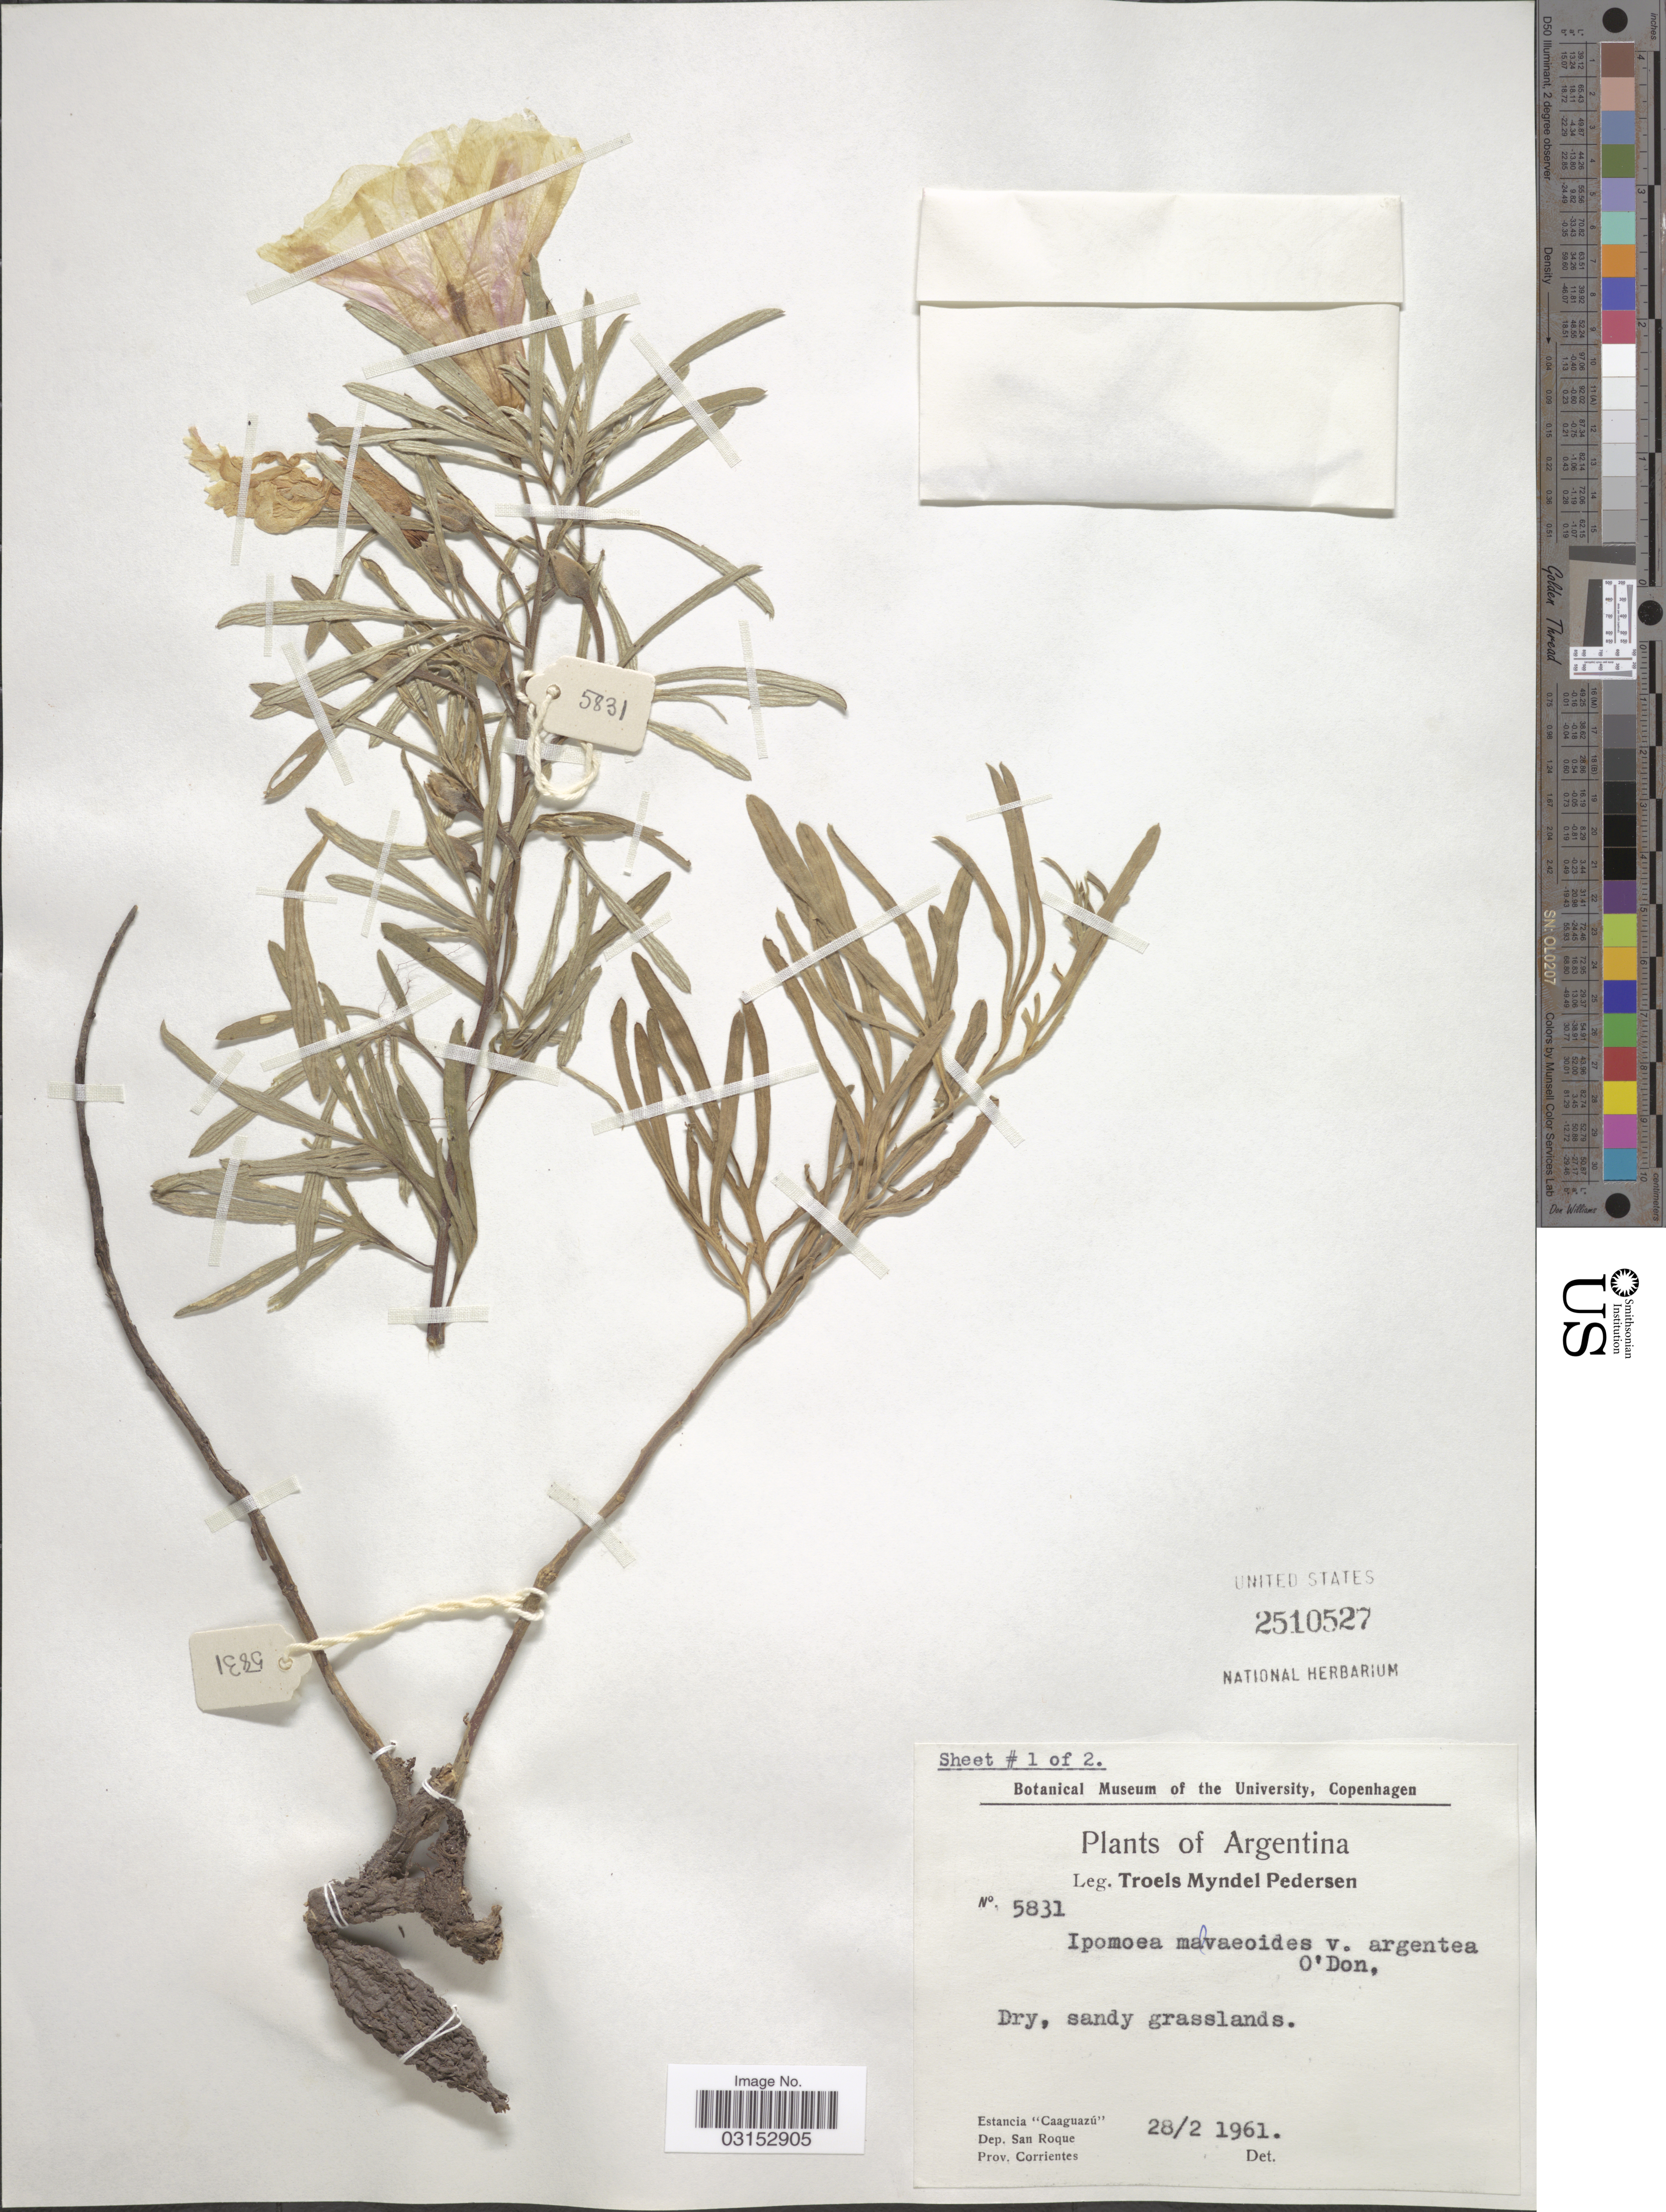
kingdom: Plantae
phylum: Tracheophyta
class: Magnoliopsida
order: Solanales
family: Convolvulaceae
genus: Ipomoea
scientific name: Ipomoea malvaeoides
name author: Meisn.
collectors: T. Pederson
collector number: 5831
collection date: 1961-02-28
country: Argentina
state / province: Corrientes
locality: Estancia "Caaguazú". Dep. San Roque.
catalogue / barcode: US 2510527